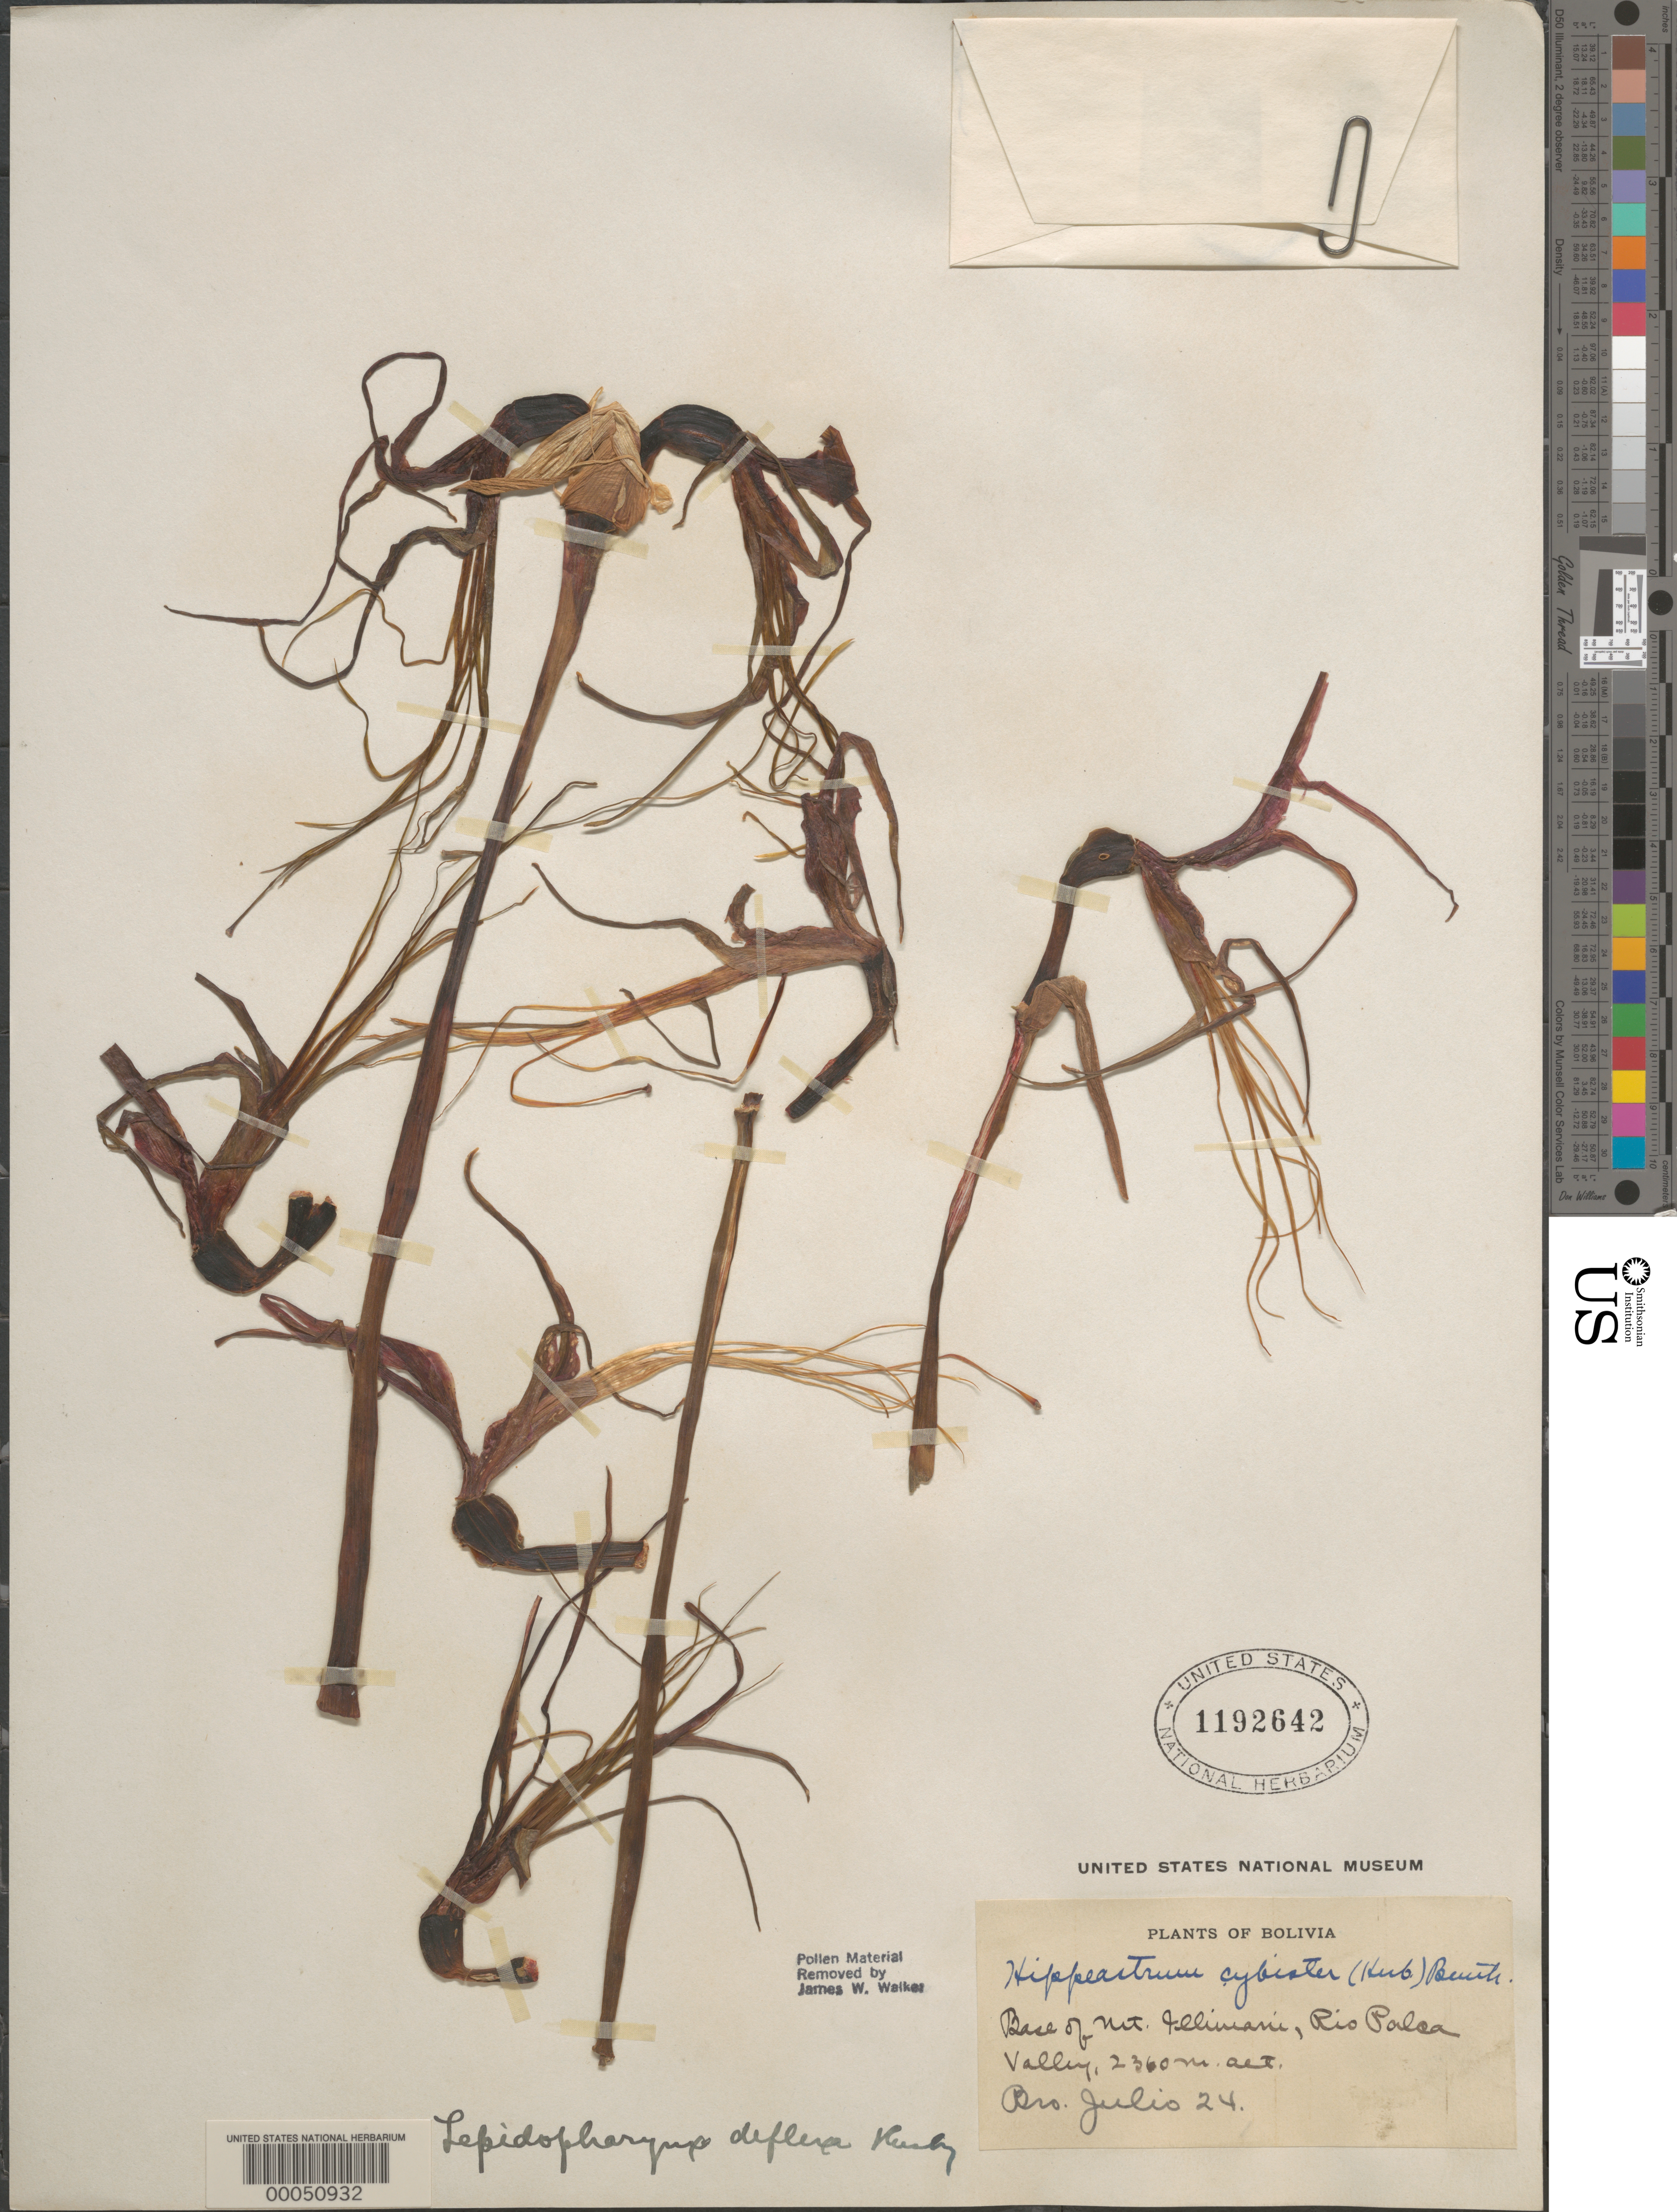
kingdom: Plantae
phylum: Tracheophyta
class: Liliopsida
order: Asparagales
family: Amaryllidaceae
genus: Hippeastrum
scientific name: Hippeastrum cybister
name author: Benth. & Hook. f.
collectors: Bro. Julio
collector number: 24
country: Bolivia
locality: Base of Mt. Illimani, Rio Palea Valley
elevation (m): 2360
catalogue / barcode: US 1192642